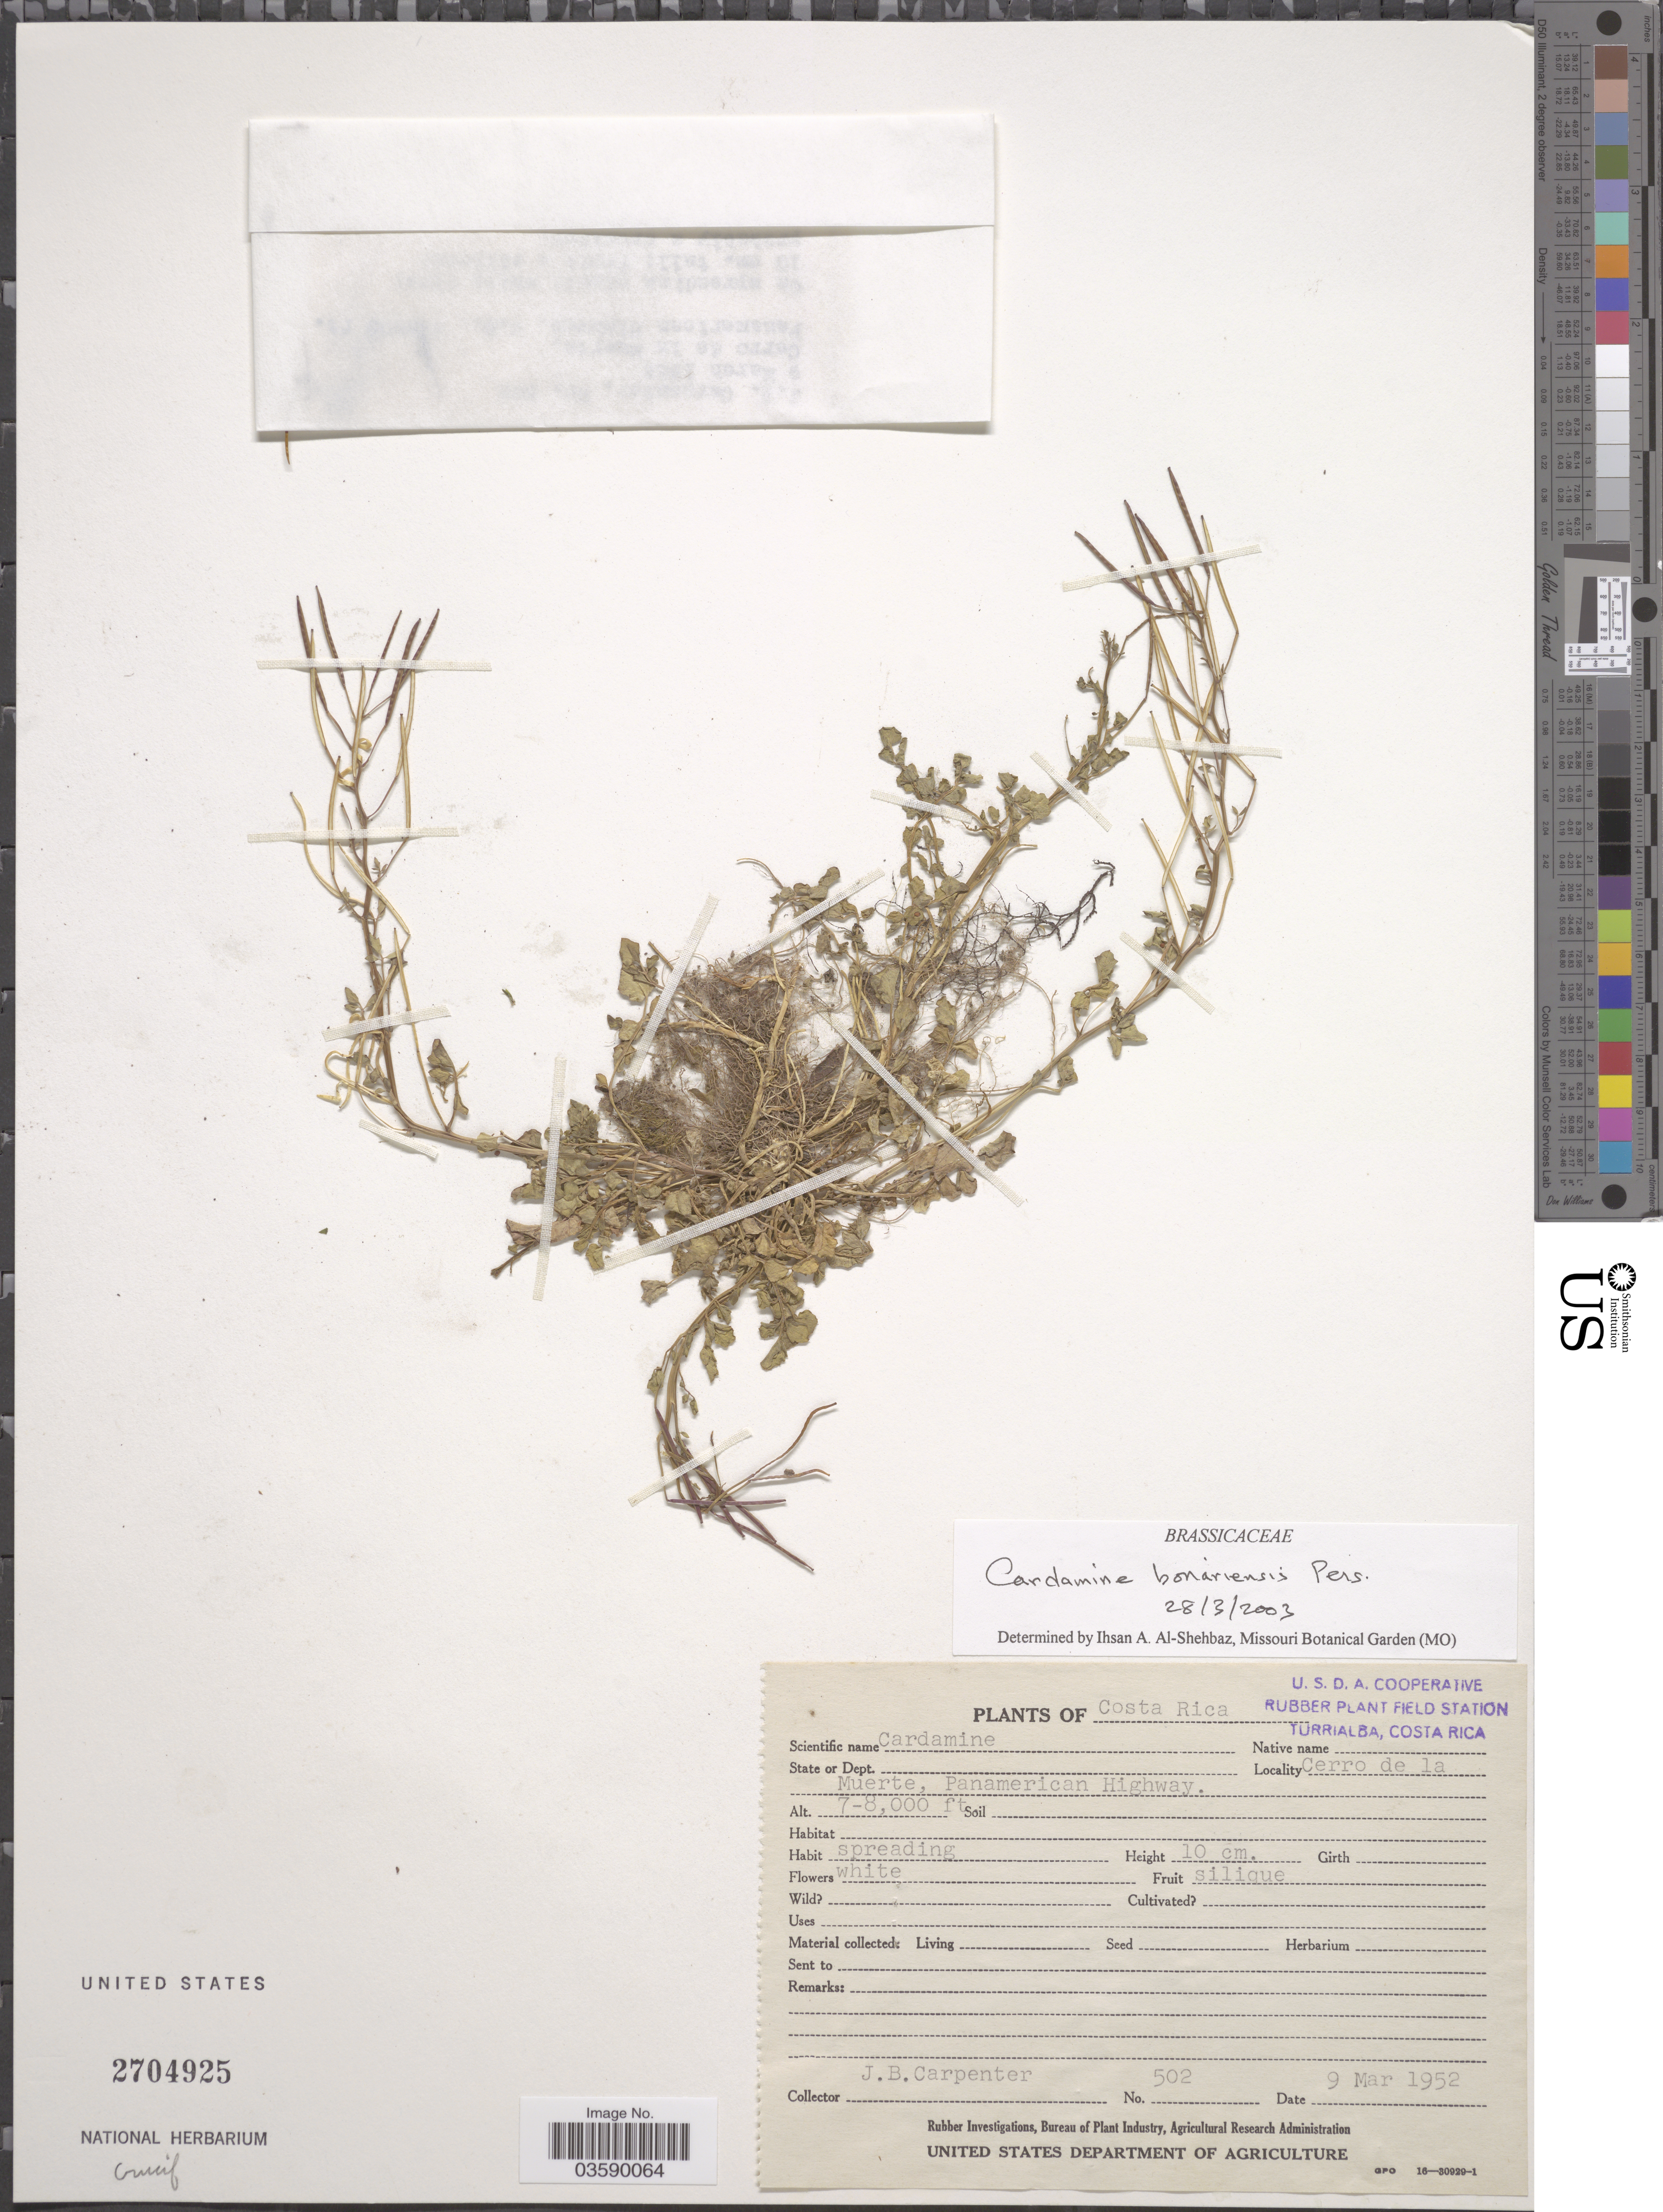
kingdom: Plantae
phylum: Tracheophyta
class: Magnoliopsida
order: Brassicales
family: Brassicaceae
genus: Cardamine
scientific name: Cardamine bonariensis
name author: Pers.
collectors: J. Carpenter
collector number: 502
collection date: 1952-03-09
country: Costa Rica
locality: Cerro de la Muerte, Panamerican Highway.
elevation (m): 2134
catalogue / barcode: US 2704925